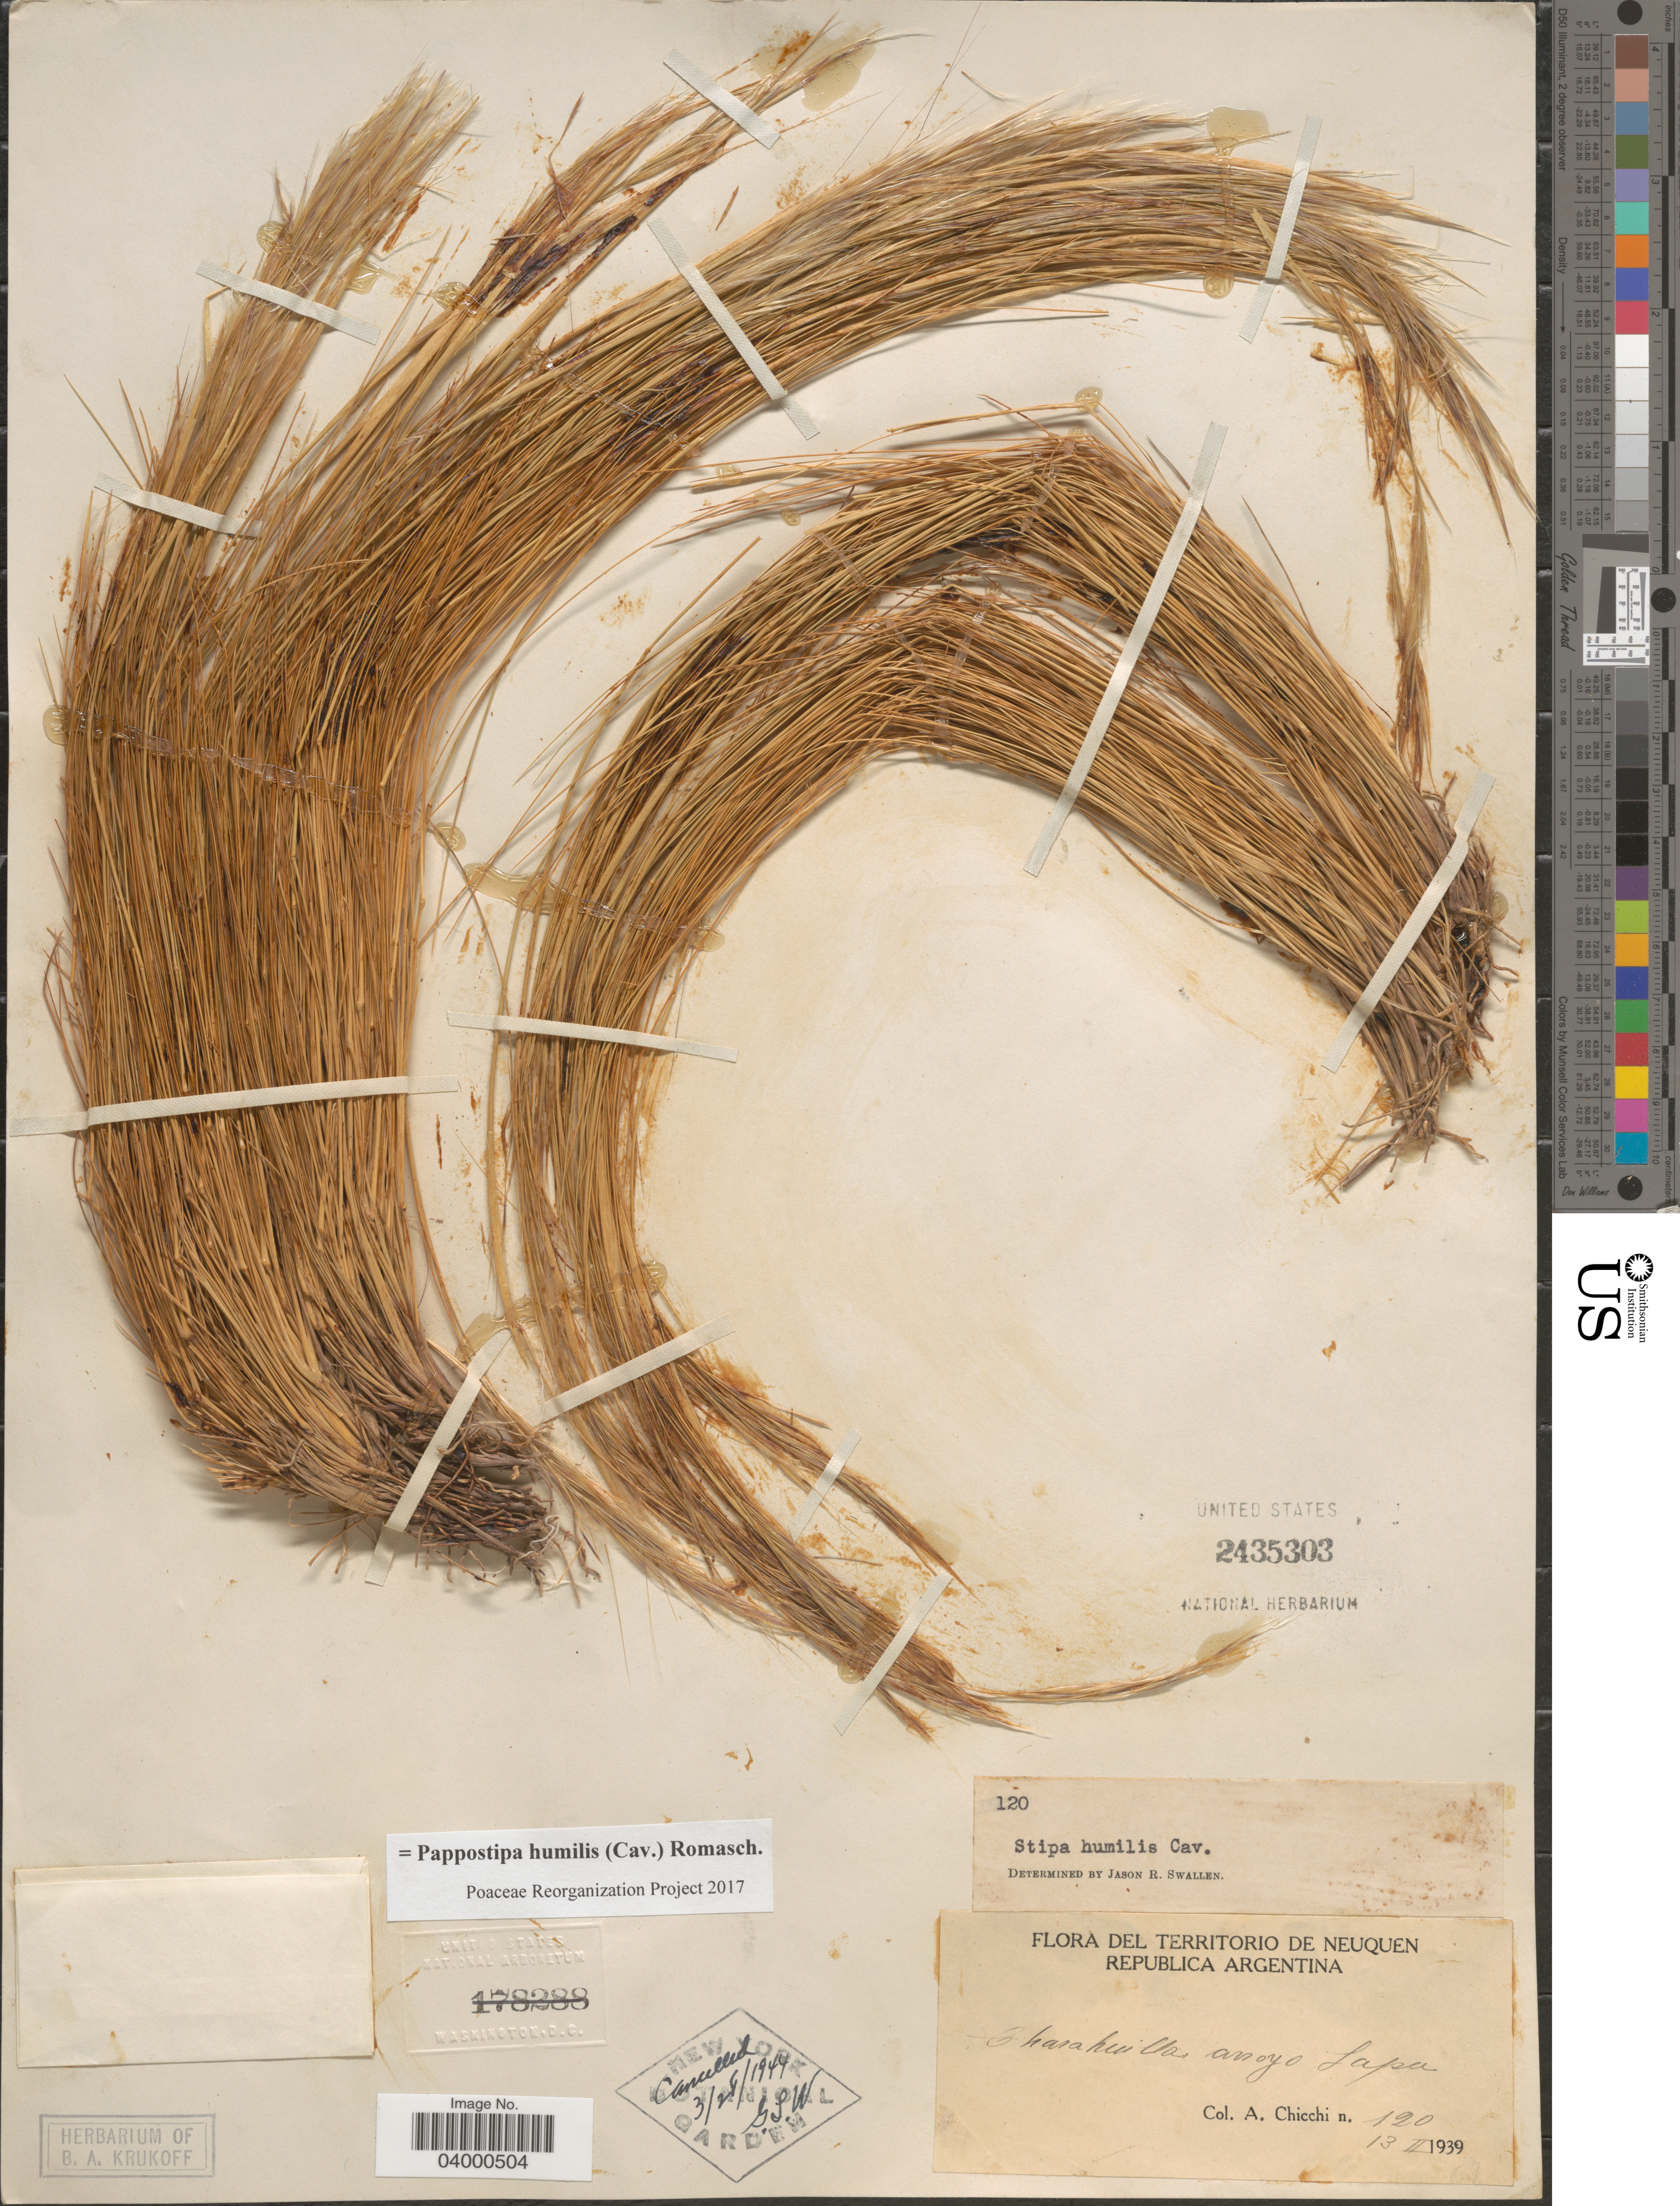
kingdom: Plantae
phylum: Tracheophyta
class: Liliopsida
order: Poales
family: Poaceae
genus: Pappostipa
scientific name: Pappostipa humilis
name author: (Cav.) Romasch.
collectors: A. Chicchi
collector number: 120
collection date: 1939-02-13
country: Argentina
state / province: Neuquen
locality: Del territorio de Neuquen. Charahuilla arroyo Lapa.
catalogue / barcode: US 2435303